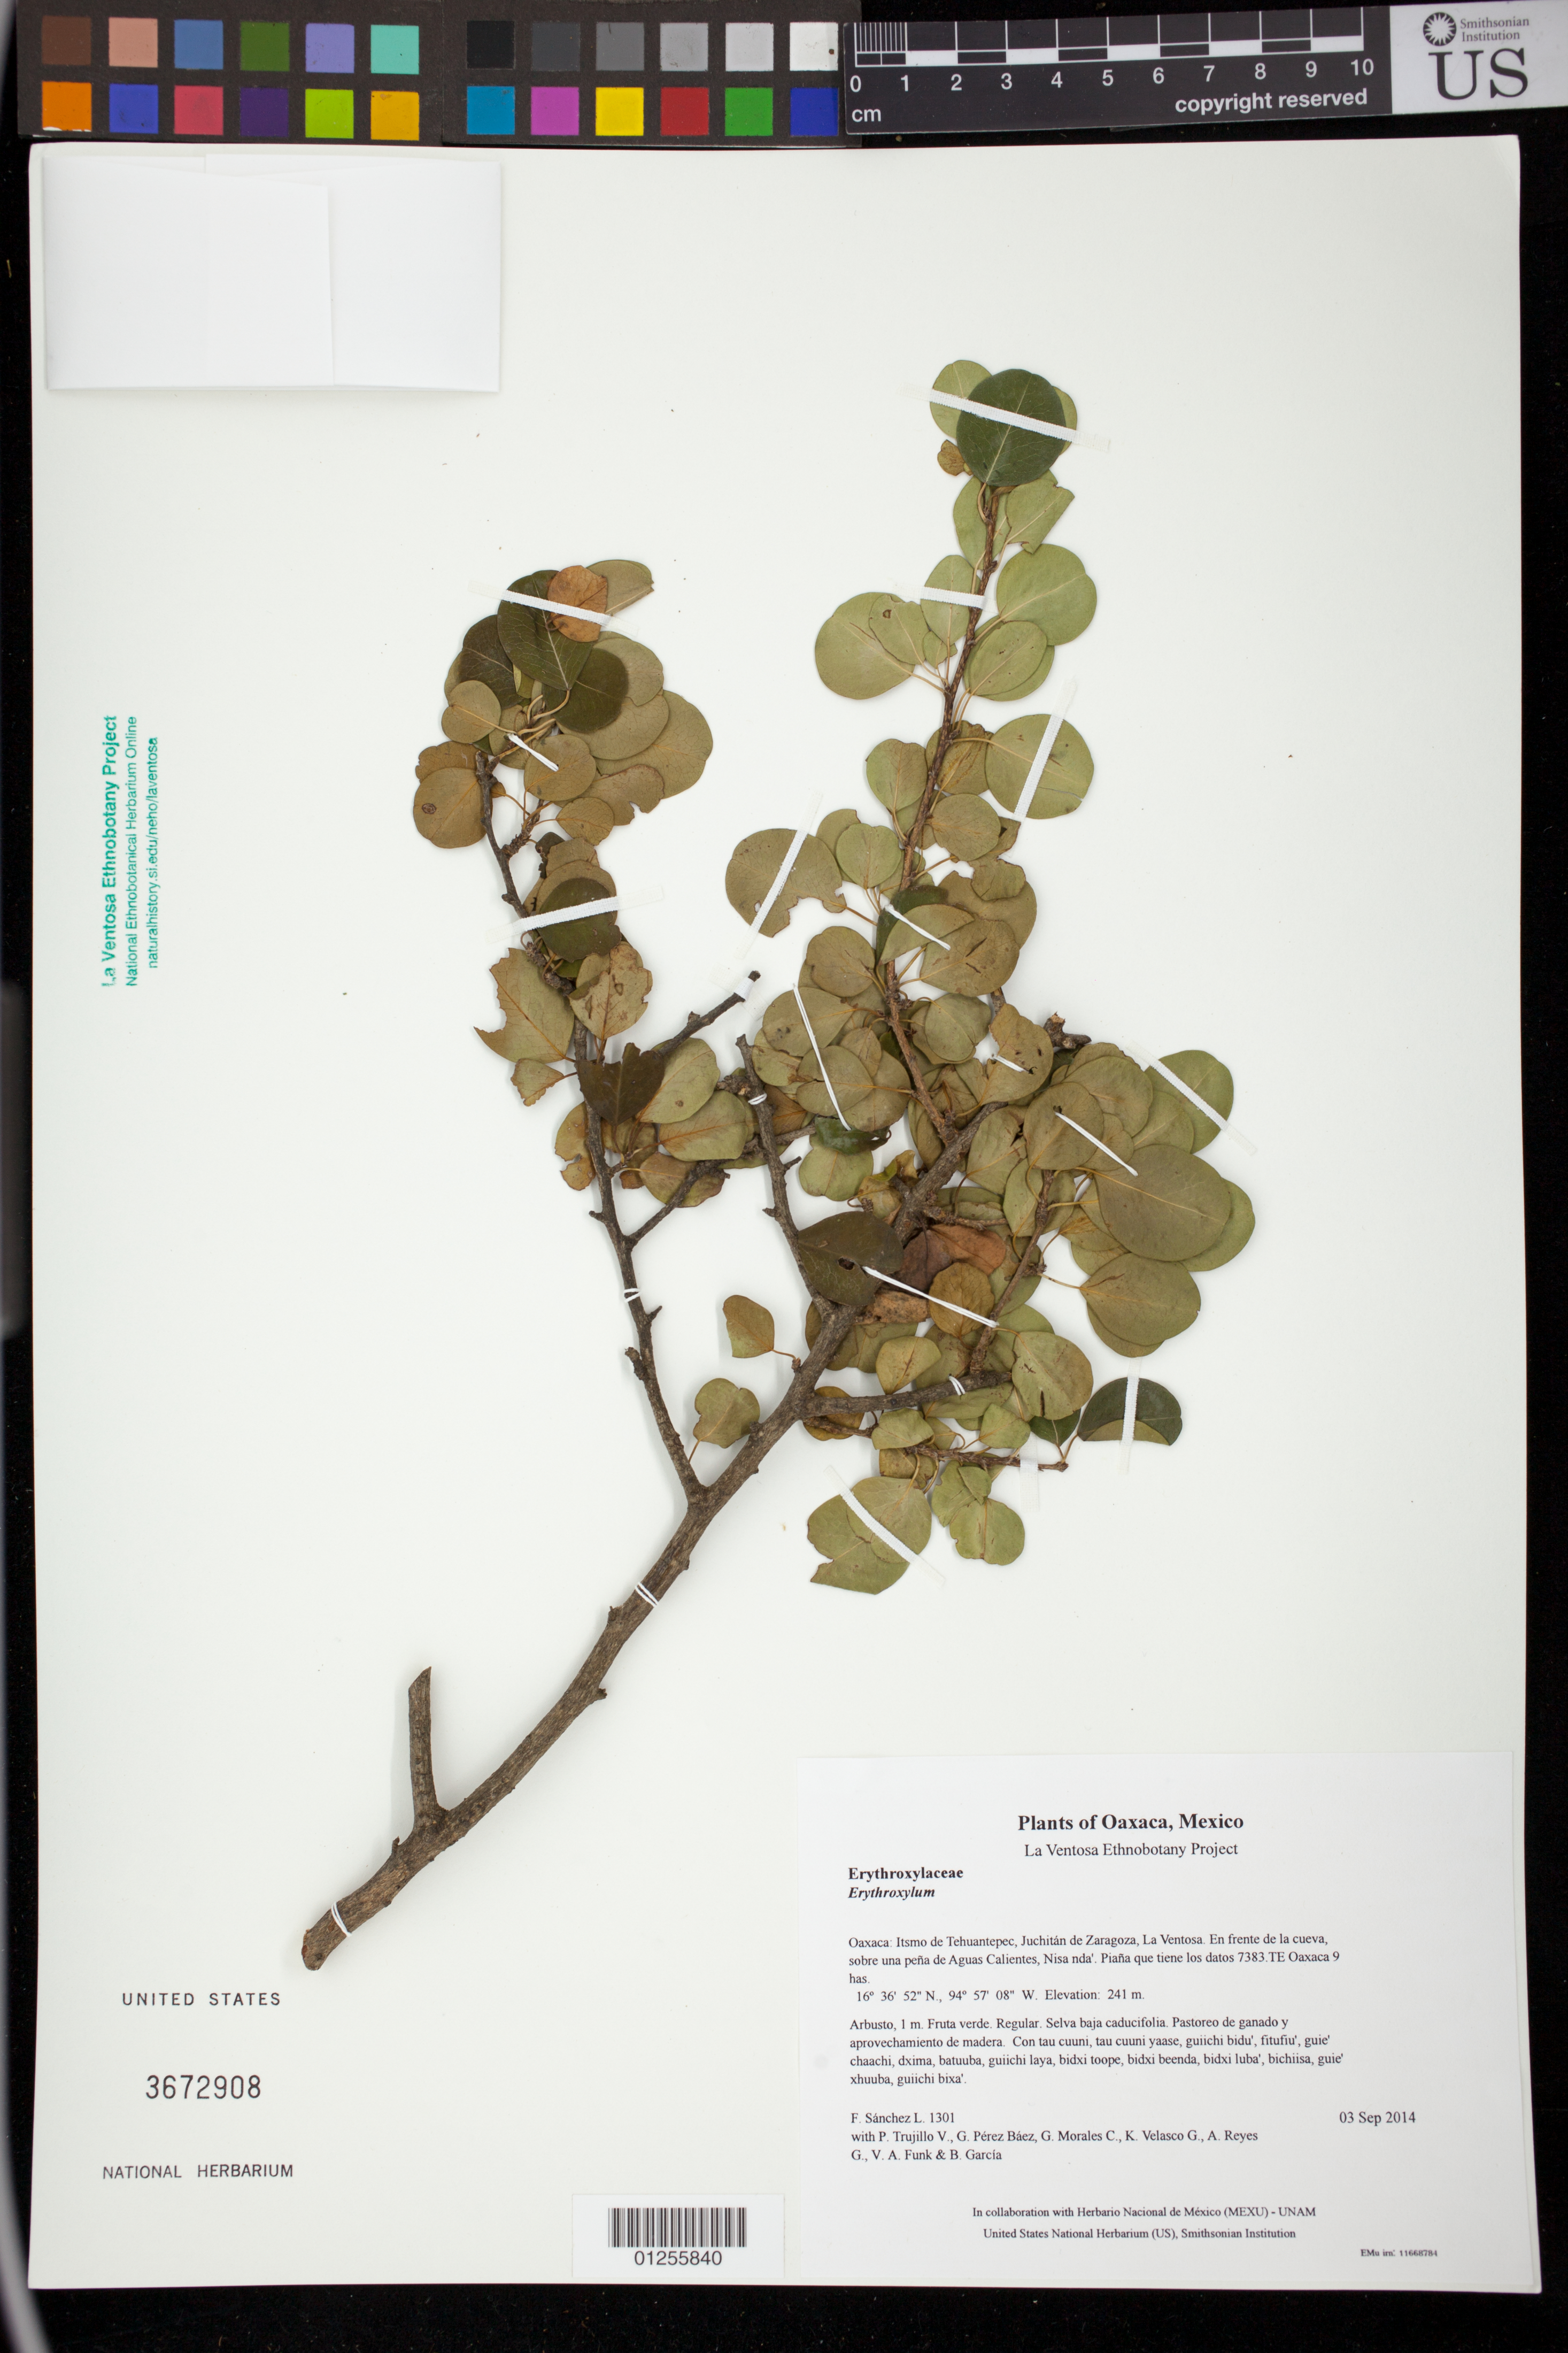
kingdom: Plantae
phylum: Tracheophyta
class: Magnoliopsida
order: Malpighiales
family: Erythroxylaceae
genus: Erythroxylum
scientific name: Erythroxylum compactum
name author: Rose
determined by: Reyes García, A.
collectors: F. Sánchez L., P. Trujillo V., G. Pérez Báez, G. Morales C., K. Velasco G., A. Reyes G., V. Funk & B. García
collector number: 1301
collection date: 2014-09-03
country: Mexico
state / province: Oaxaca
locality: Itsmo de Tehuantepec, Juchitán de Zaragoza, La Ventosa. En frente de la cueva, sobre una peña de Aguas Calientes, Nisa nda'. Piaña que tiene los datos 7383.TE Oaxaca 9 has.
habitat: Selva baja caducifolia. Pastoreo de ganado y aprovechamiento de madera.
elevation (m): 241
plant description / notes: MEXU, US; Yaga bandaga. 1 m. Cuaananaxhi naga'. Nuu.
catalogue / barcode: US 3672908